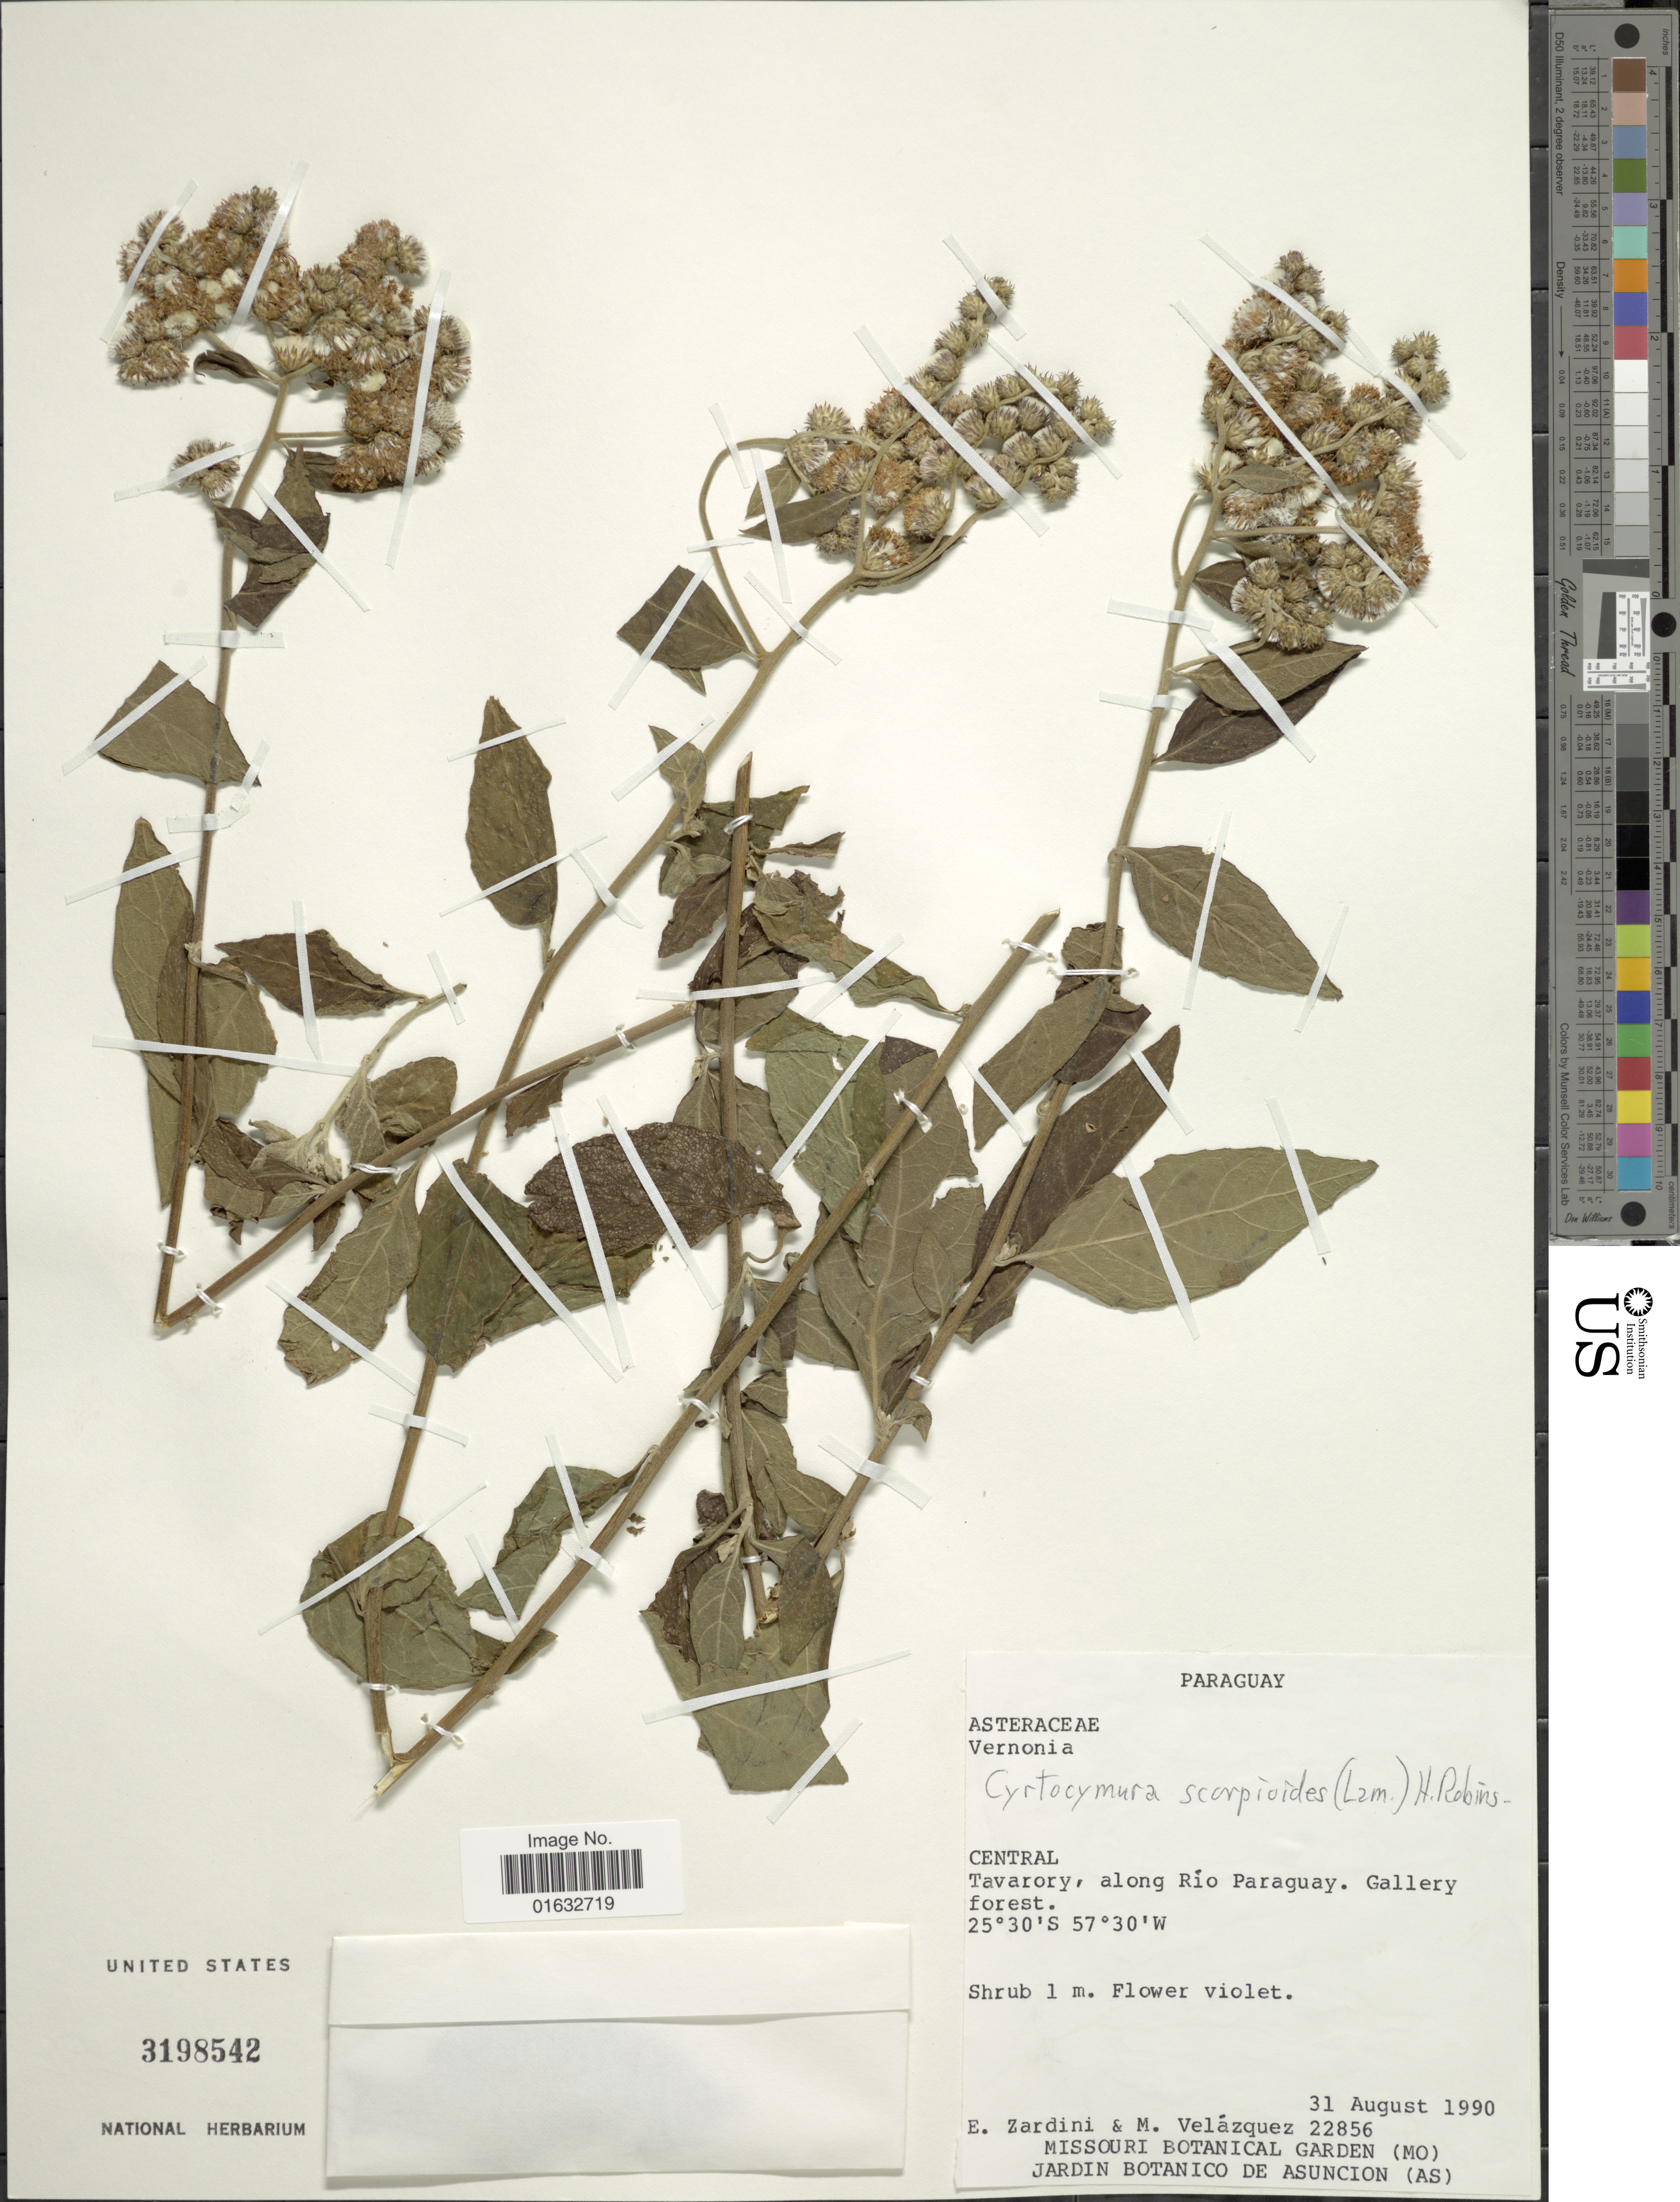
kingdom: Plantae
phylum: Tracheophyta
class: Magnoliopsida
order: Asterales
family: Asteraceae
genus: Cyrtocymura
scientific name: Cyrtocymura scorpioides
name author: (Lam.) H. Rob.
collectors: A. Aguayo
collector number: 22856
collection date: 1990-08-31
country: Paraguay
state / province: Central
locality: Tavarory, along Rio Paraguay. Gallery forest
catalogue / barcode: US 3198542